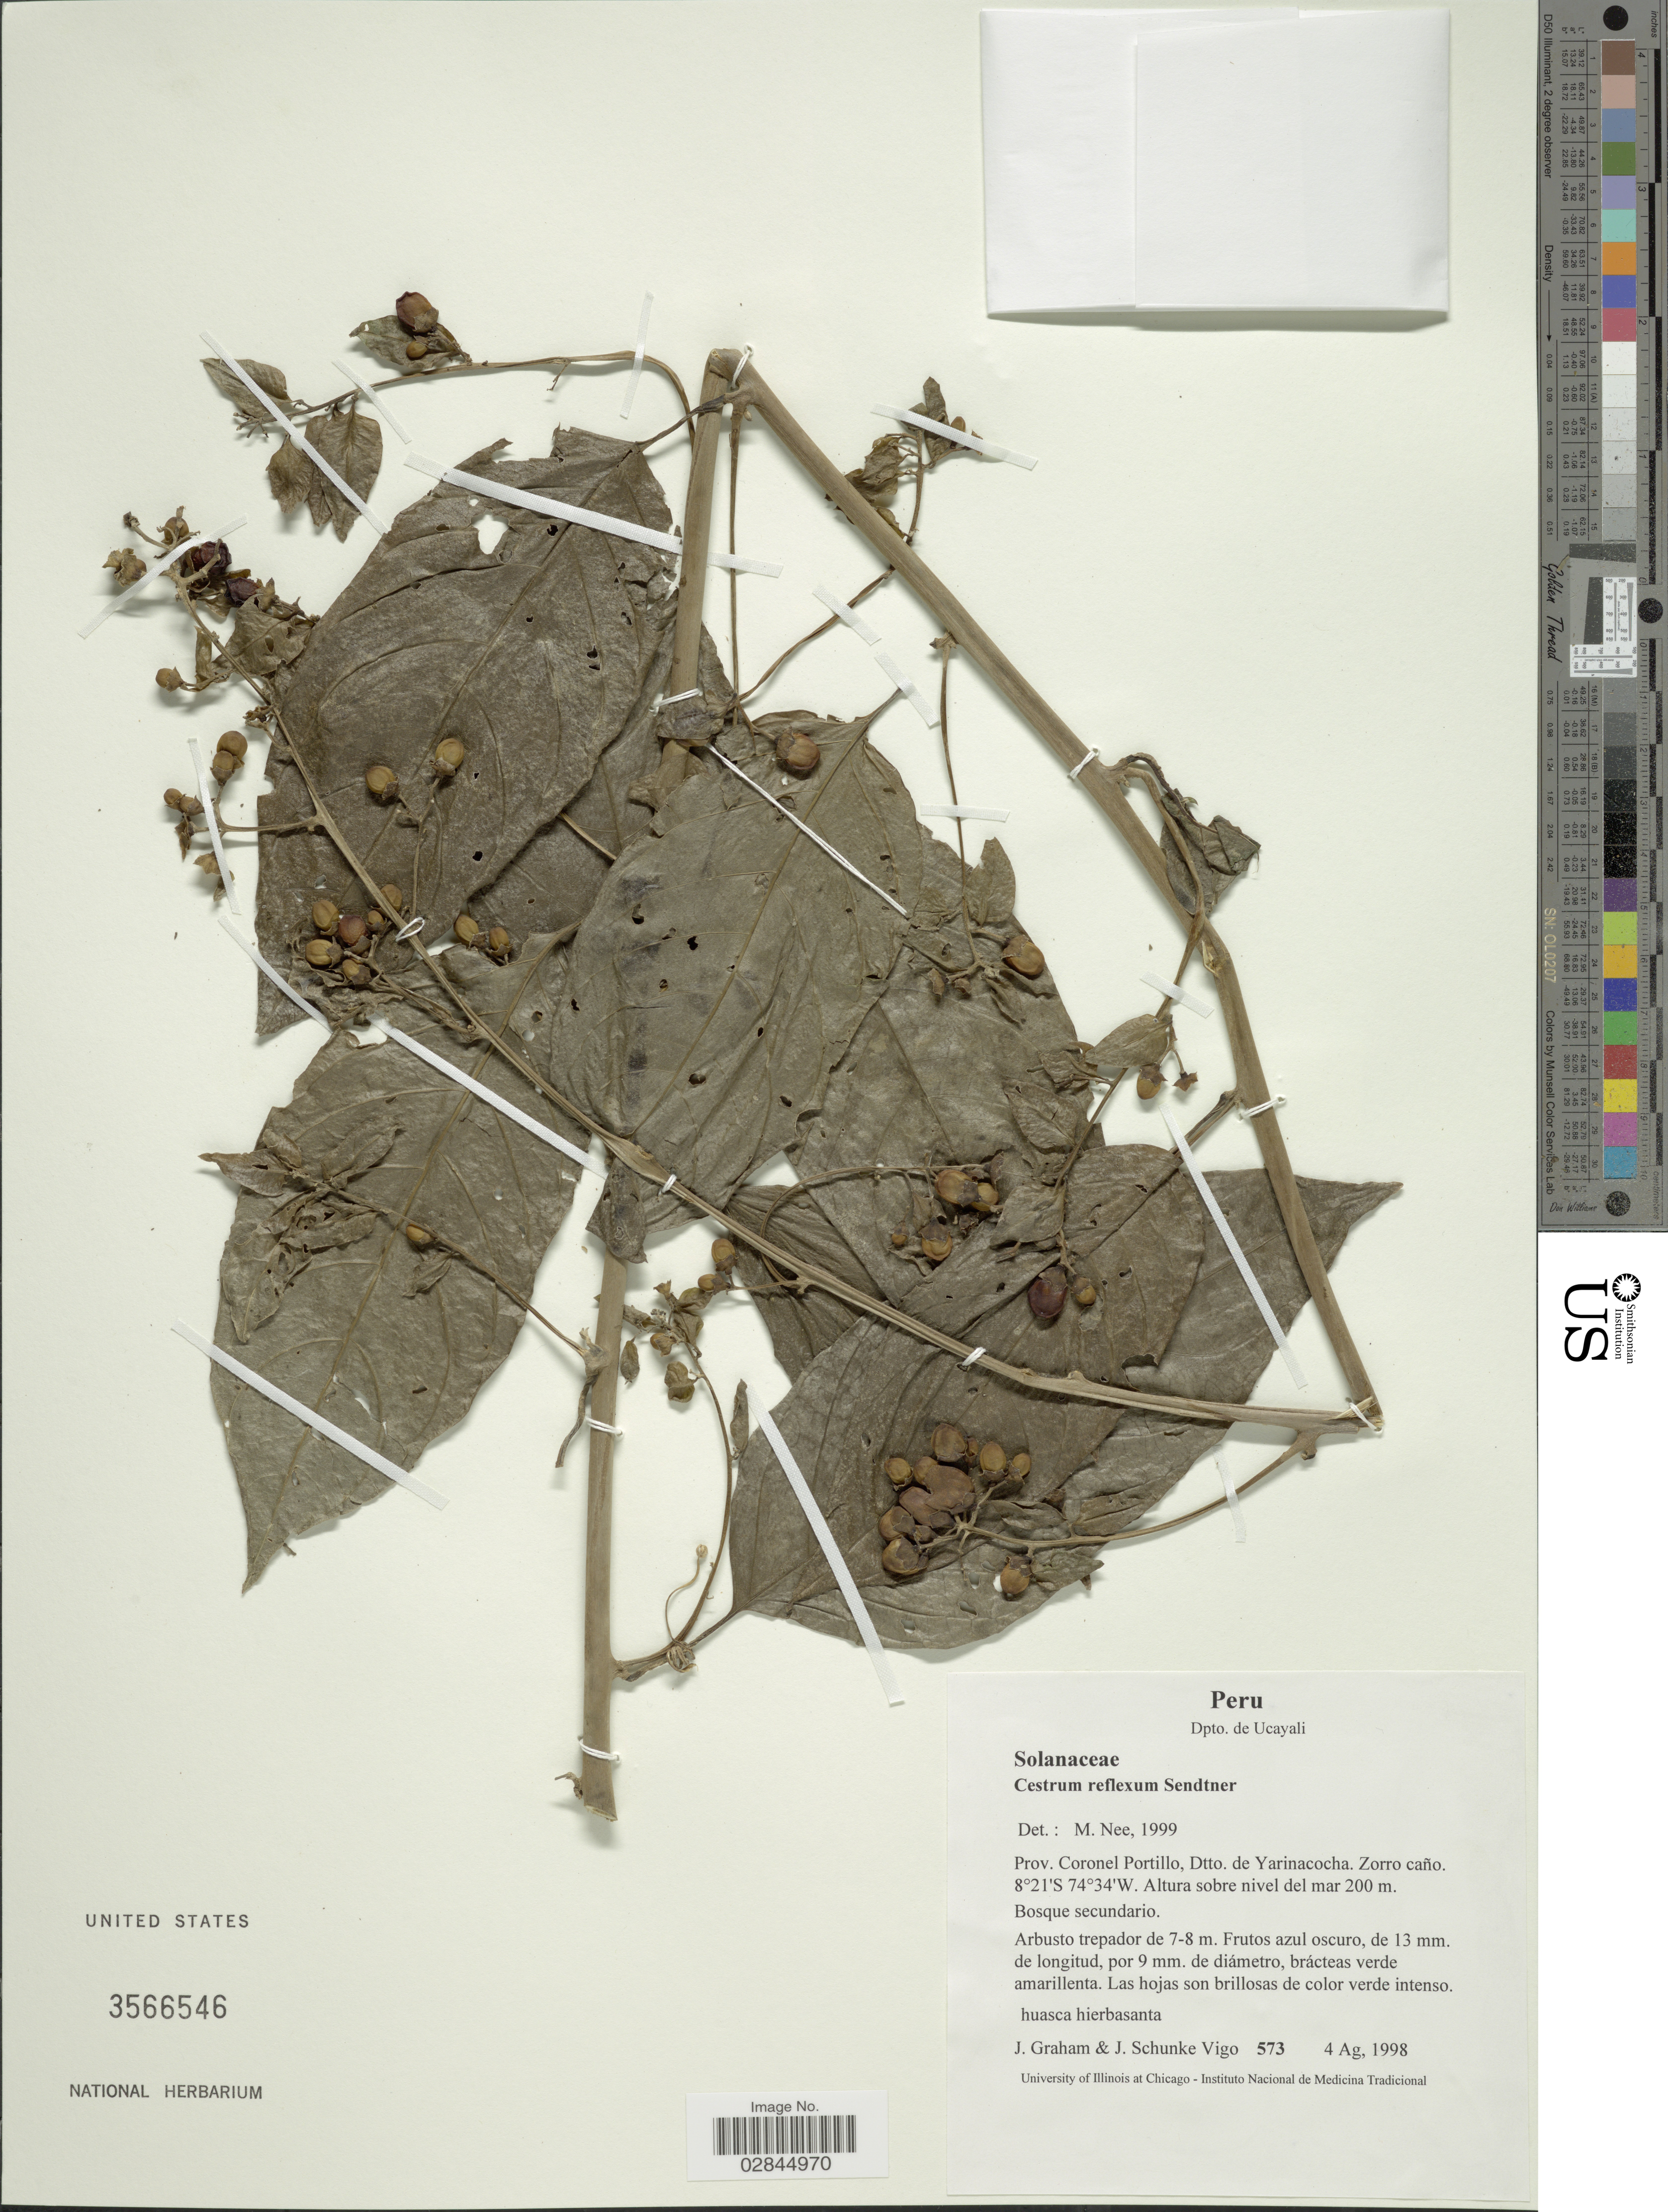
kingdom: Plantae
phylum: Tracheophyta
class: Magnoliopsida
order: Solanales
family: Solanaceae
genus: Cestrum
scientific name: Cestrum reflexum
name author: Sendtn.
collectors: J. Graham & J. Schunke Vigo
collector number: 573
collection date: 1998-08-04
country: Peru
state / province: Ucayali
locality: Dpto. de Ucayali. Prov. Coronel Portillo, Dtto. de Yarinacocha. Zorro caño.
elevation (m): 200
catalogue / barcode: US 3566546